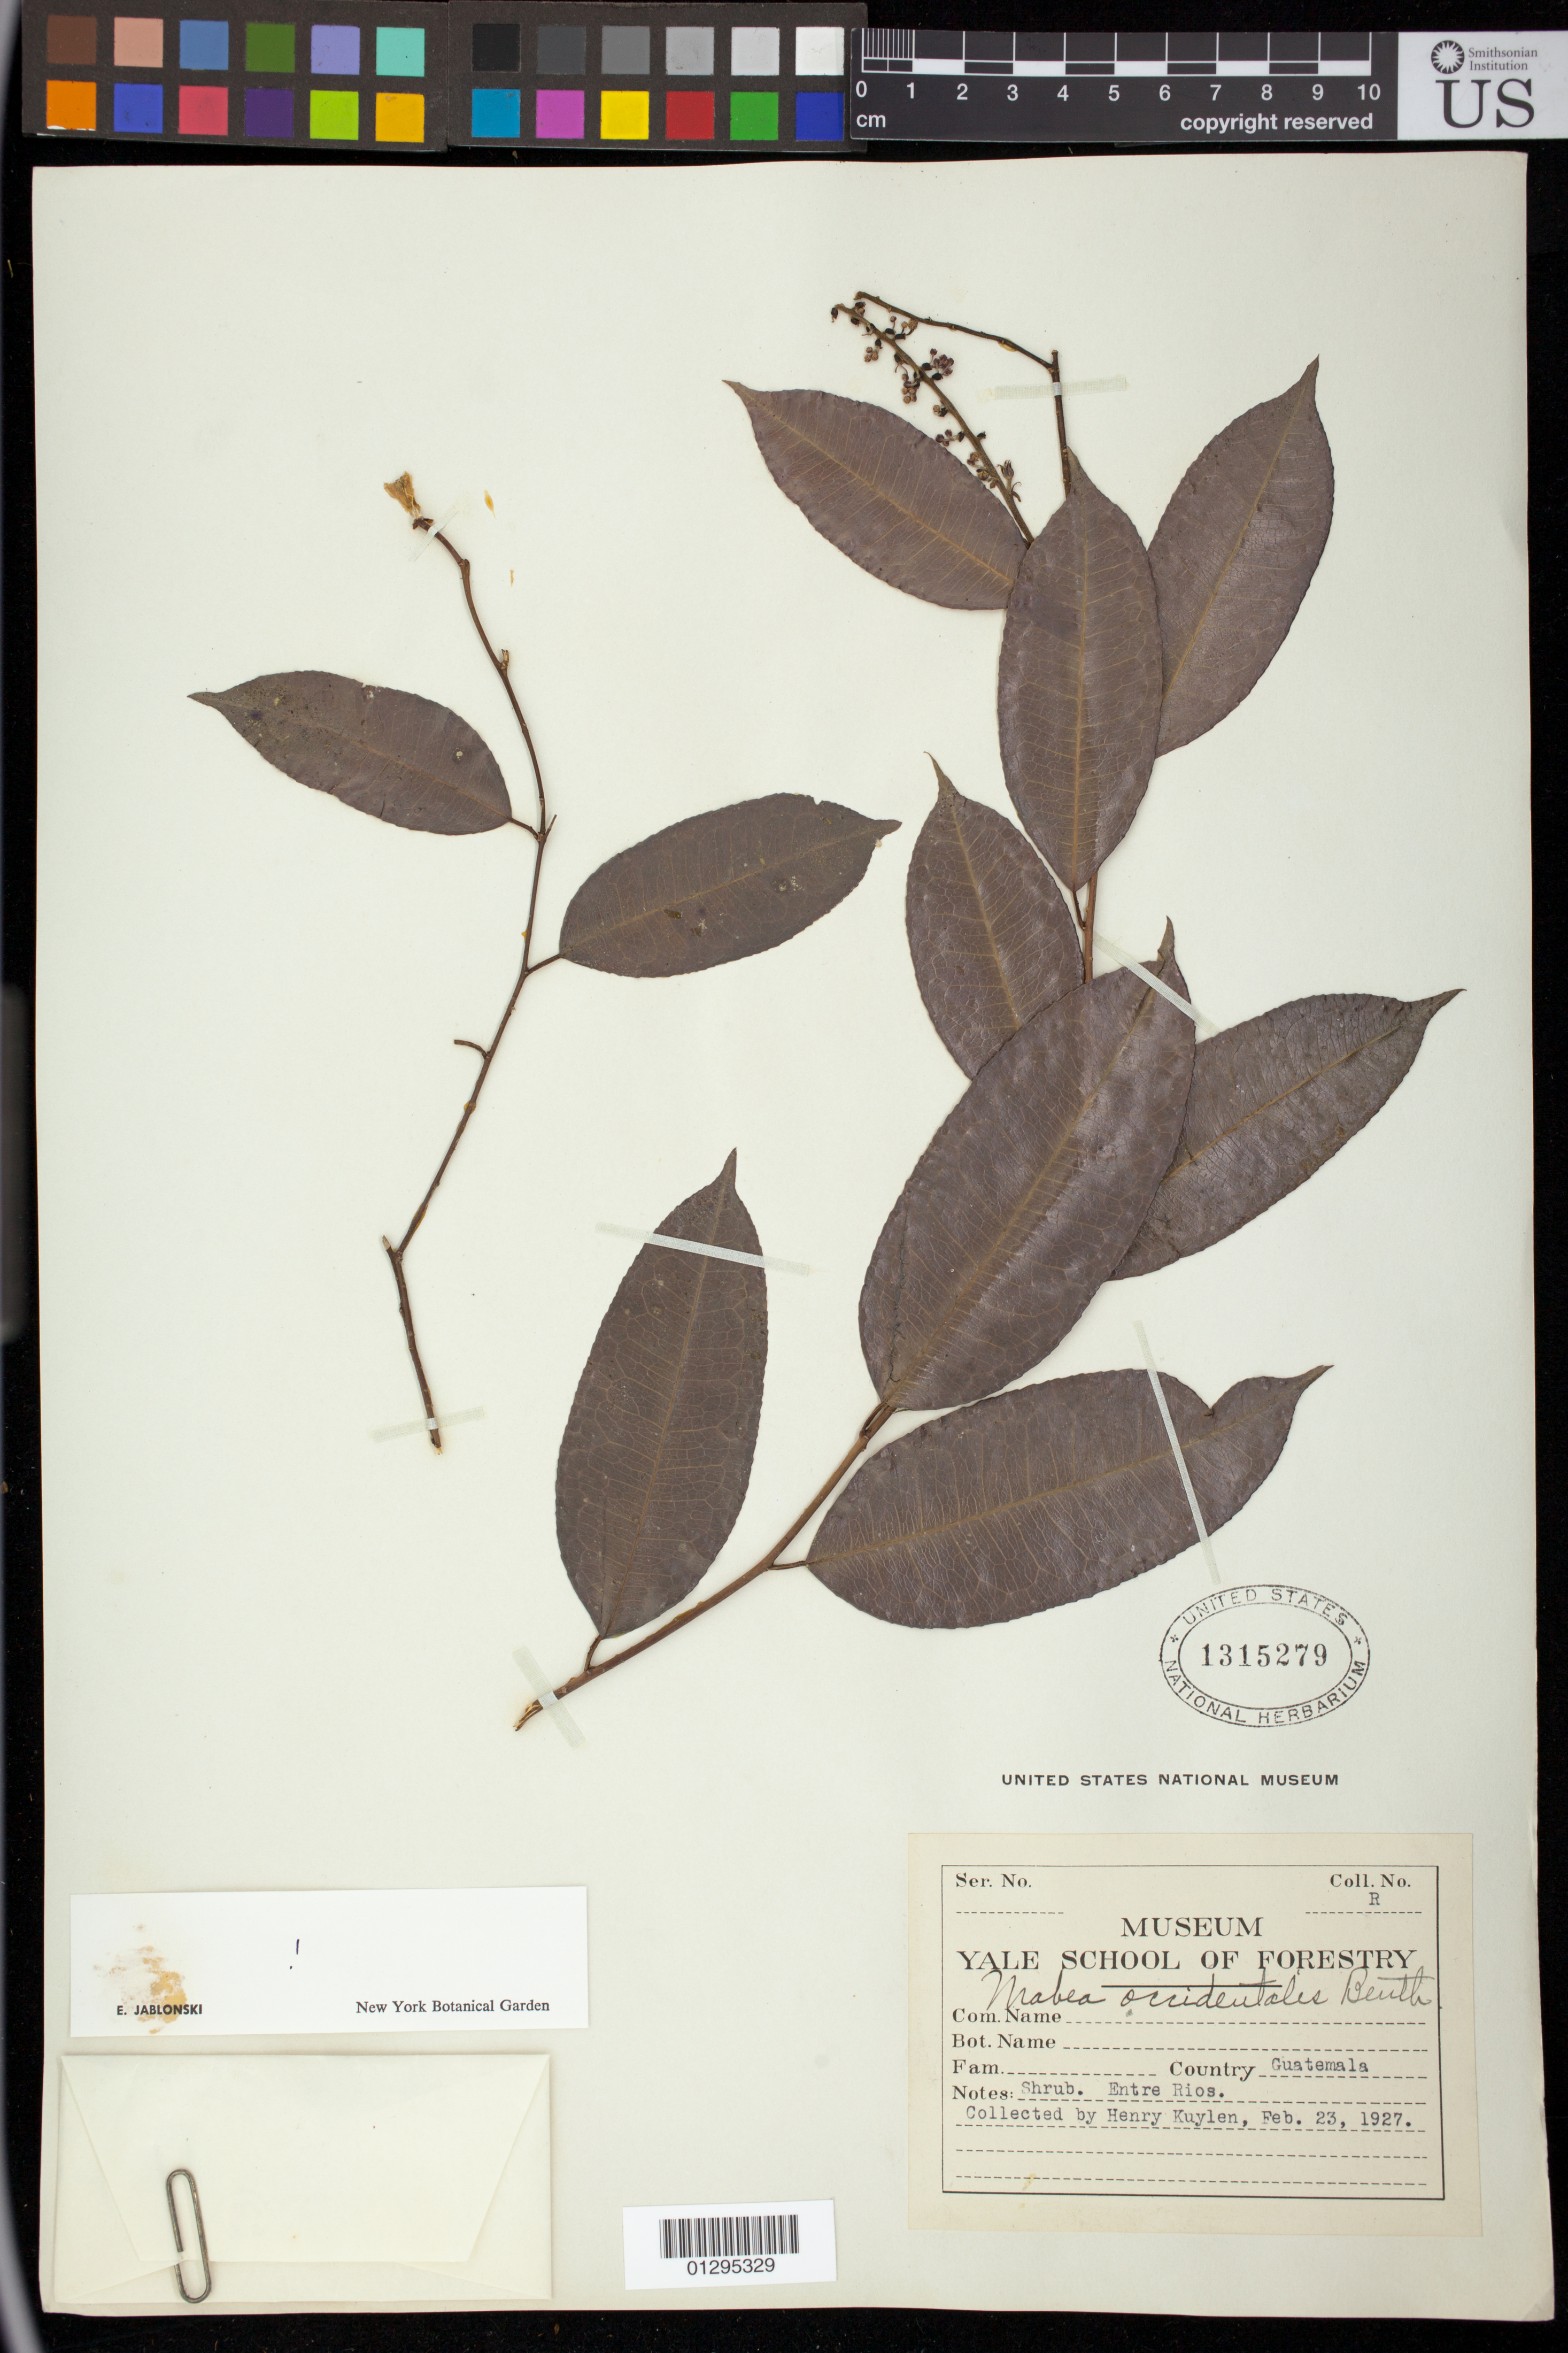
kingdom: Plantae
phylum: Tracheophyta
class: Magnoliopsida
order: Malpighiales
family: Euphorbiaceae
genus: Mabea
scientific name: Mabea occidentalis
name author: Benth.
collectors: H. Kuylen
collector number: R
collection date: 1927-02-23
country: Guatemala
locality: Entre Rios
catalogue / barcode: US 1315279